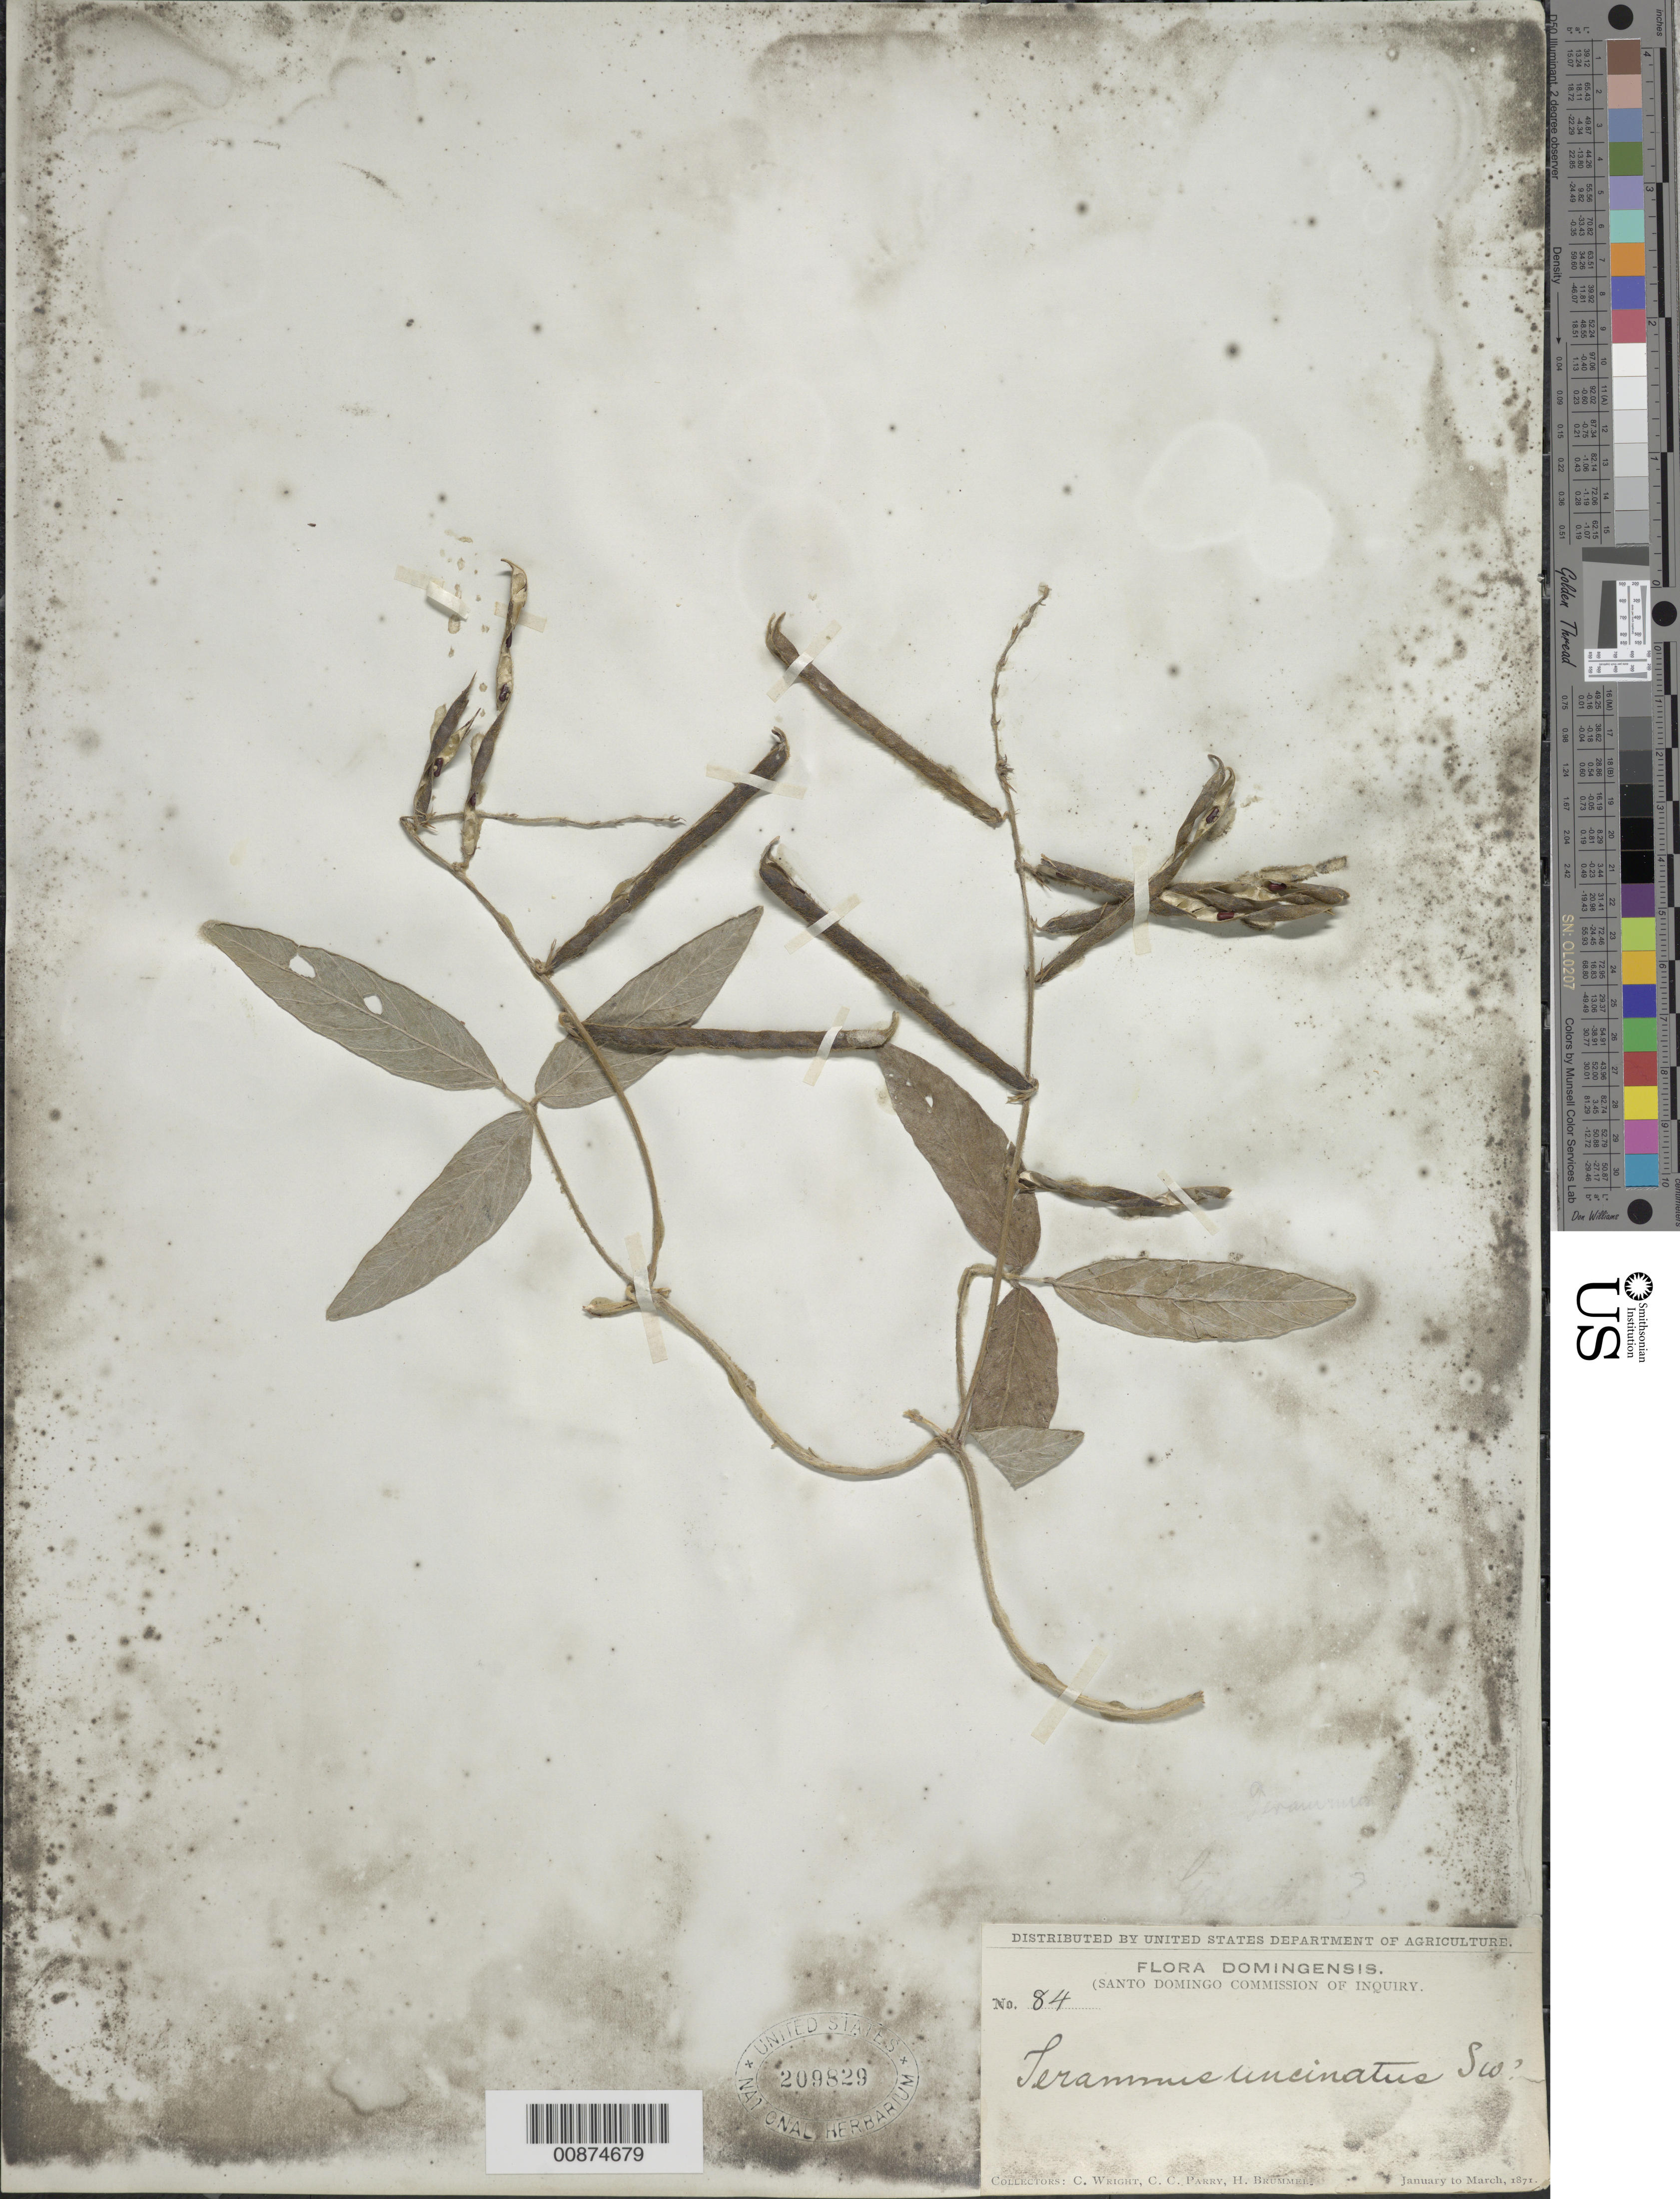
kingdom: Plantae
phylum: Tracheophyta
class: Magnoliopsida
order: Fabales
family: Fabaceae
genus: Teramnus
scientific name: Teramnus uncinatus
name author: (L.) Sw.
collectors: C. Wright, C. C. Parry & H. Brummel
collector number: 84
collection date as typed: Jan 1871 to -- Mar 1871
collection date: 1871-01/1871-03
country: Dominican Republic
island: Hispaniola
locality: Dominican Republic.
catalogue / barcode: US 209829